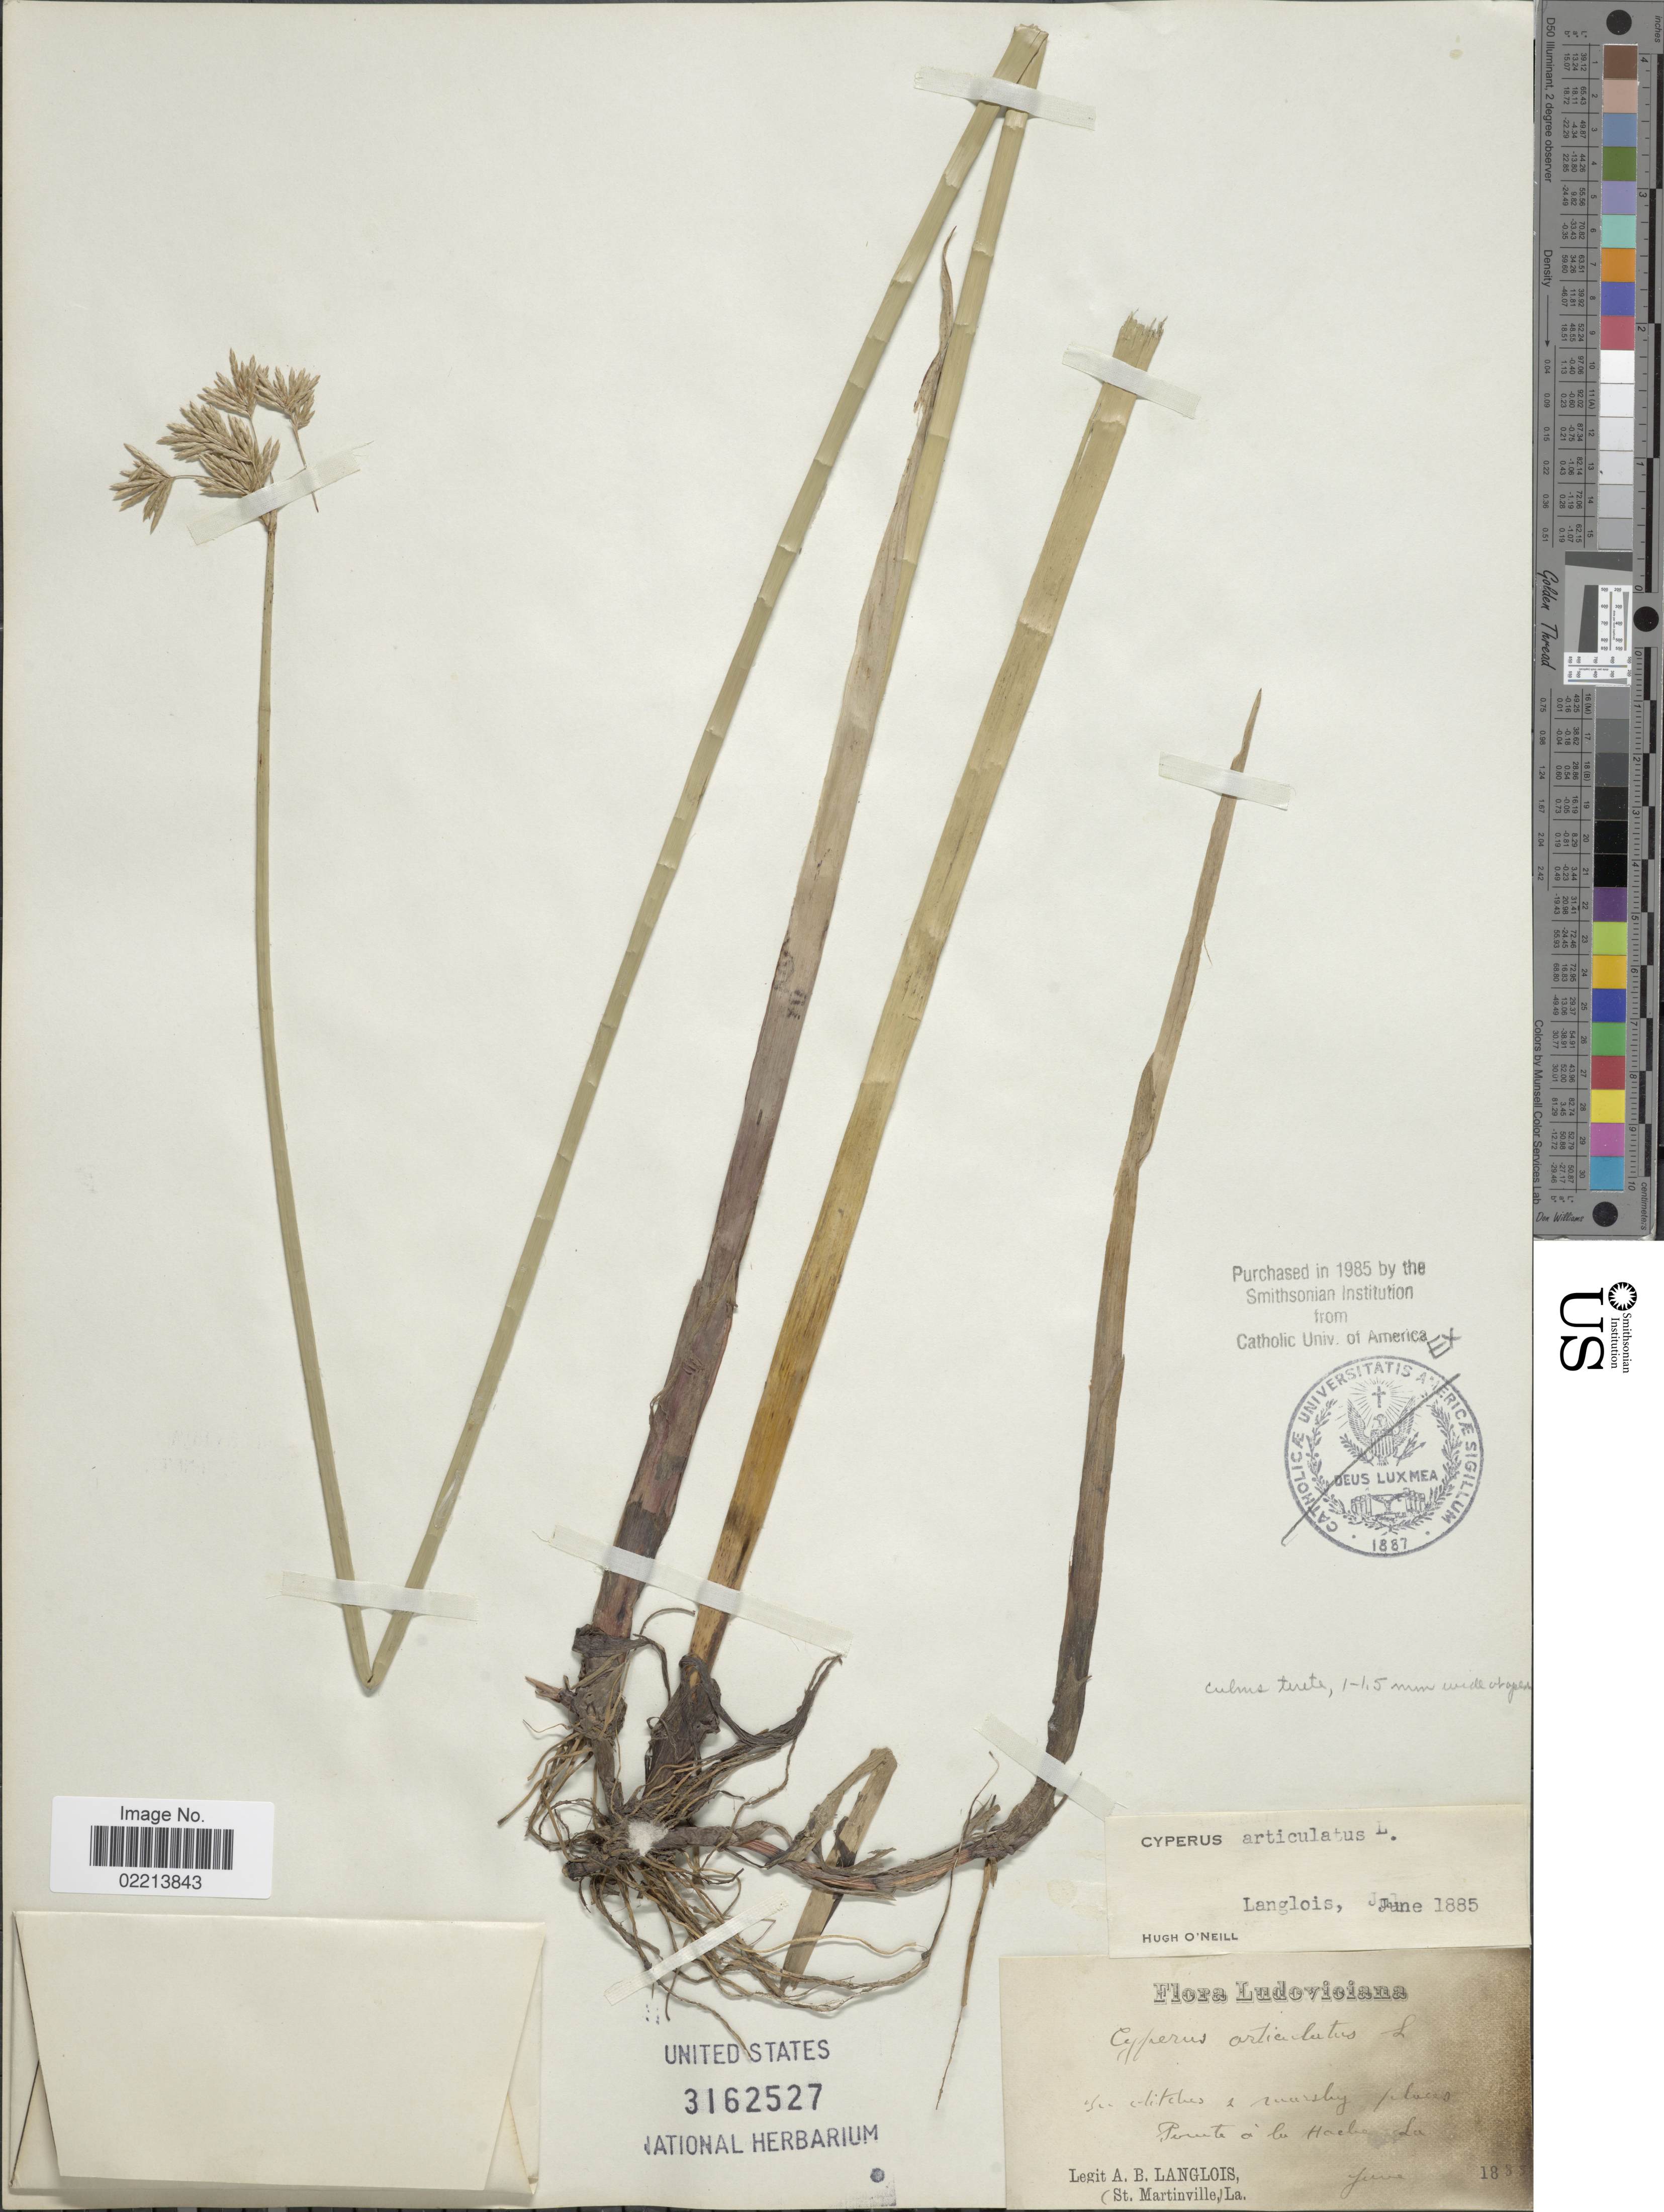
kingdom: Plantae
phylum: Tracheophyta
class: Liliopsida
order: Poales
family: Cyperaceae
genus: Cyperus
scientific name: Cyperus articulatus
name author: L.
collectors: A. Langlois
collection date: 1885-06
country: United States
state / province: Louisiana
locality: In ditches 2 marshy places Pointe à la Hache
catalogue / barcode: US 3162527